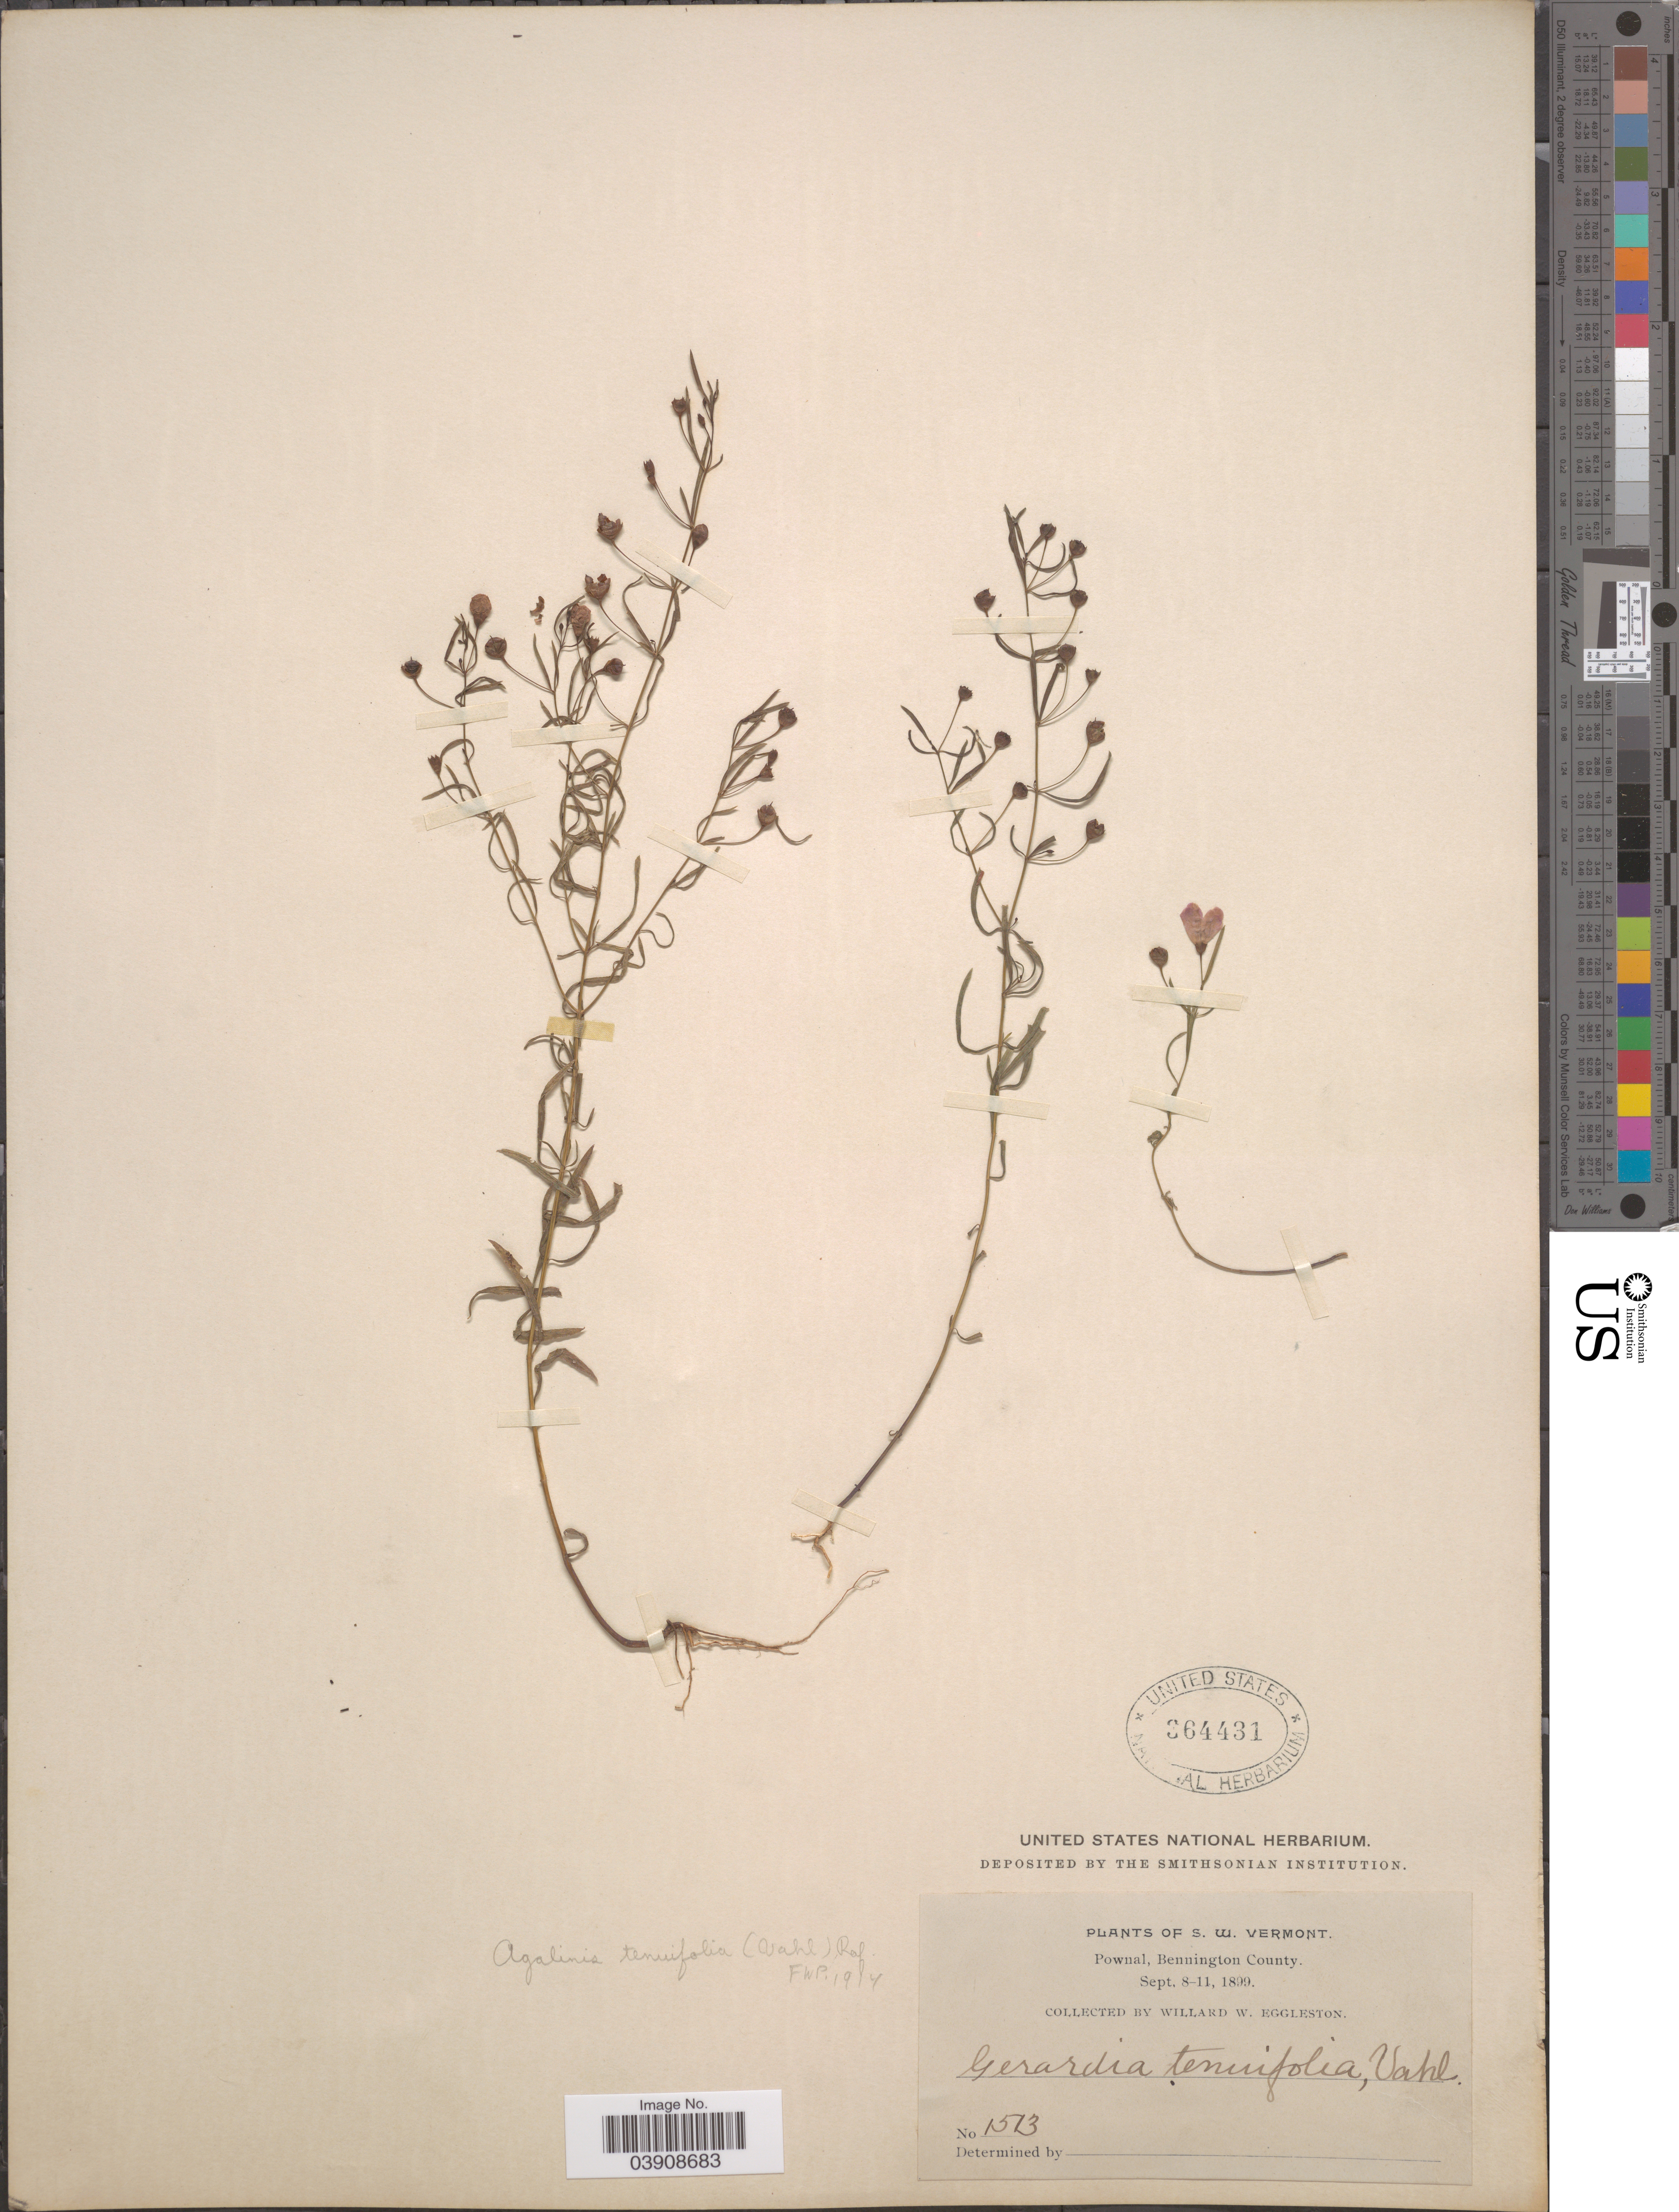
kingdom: Plantae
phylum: Tracheophyta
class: Magnoliopsida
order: Lamiales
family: Orobanchaceae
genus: Agalinis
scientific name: Agalinis tenuifolia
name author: (Vahl) Raf.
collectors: W. W. Eggleston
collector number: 1513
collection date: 1899-09-08/1899-09-11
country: United States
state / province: Vermont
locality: S.W. Vermont. Pownal, Bennington County.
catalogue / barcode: US 364431